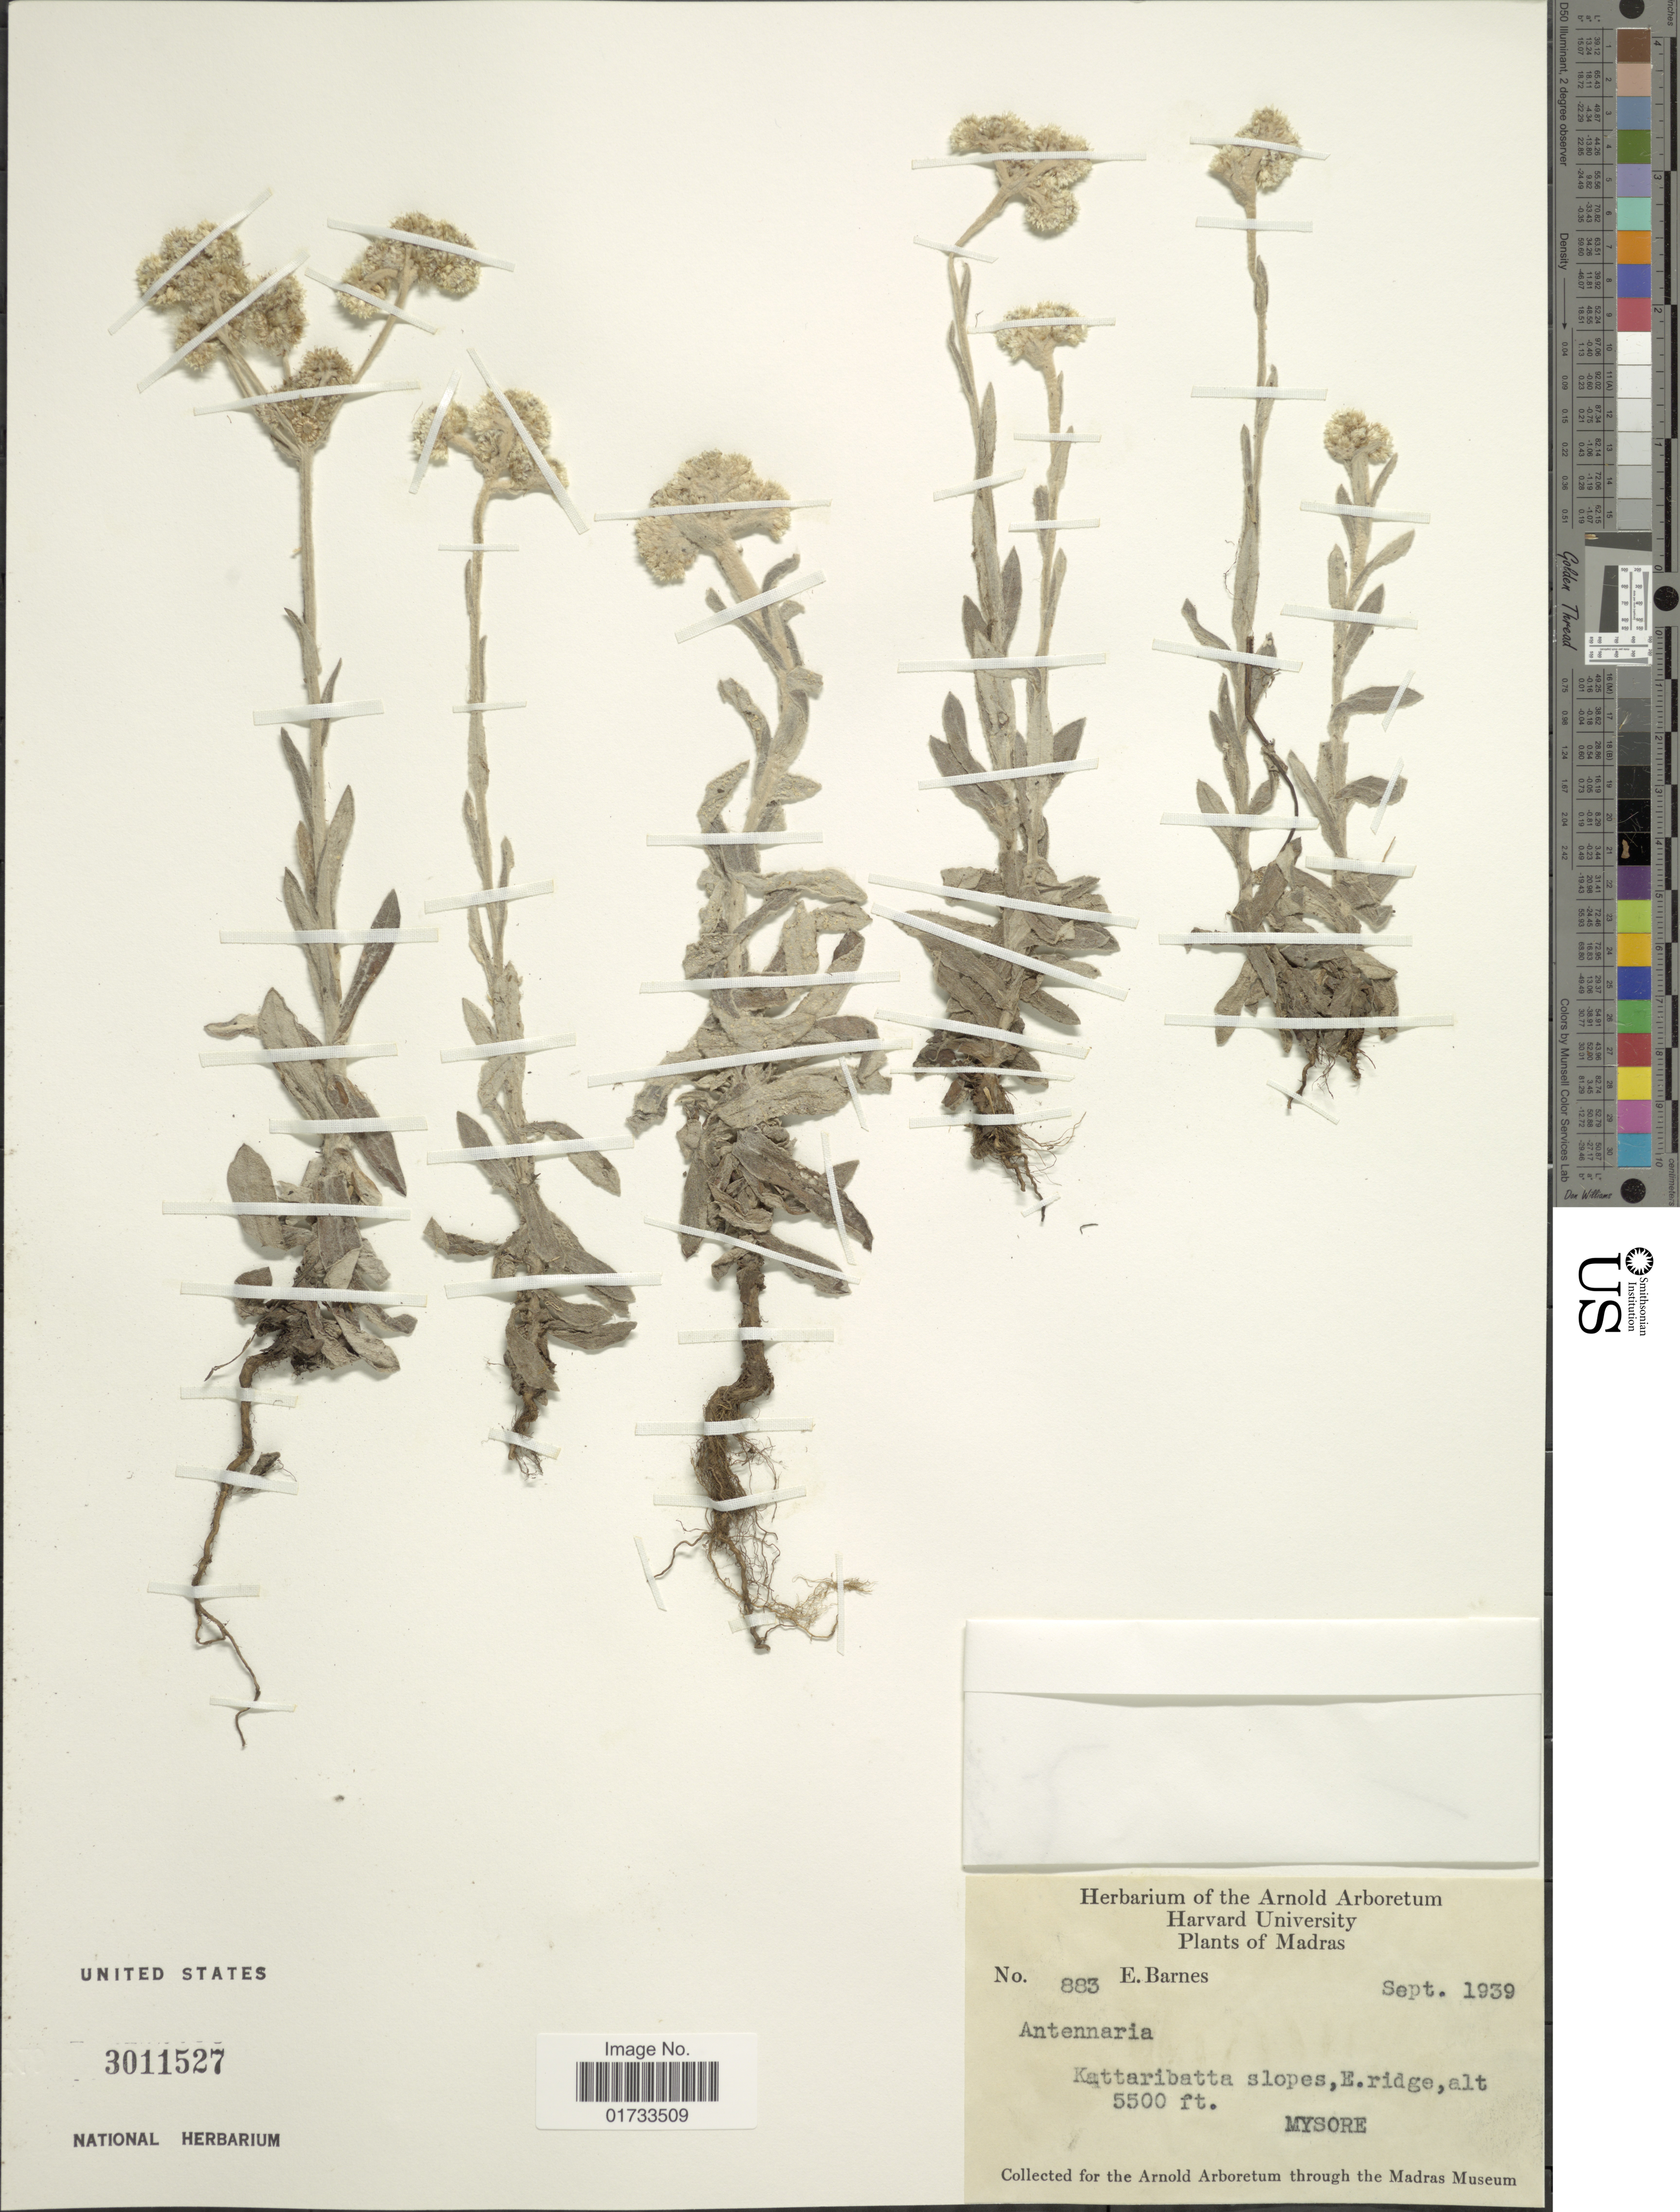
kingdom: Plantae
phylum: Tracheophyta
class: Magnoliopsida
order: Asterales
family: Asteraceae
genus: Antennaria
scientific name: Antennaria sp.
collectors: E. Barnes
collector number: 883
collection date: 1939-09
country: India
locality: Madras, Kattarbatta slopes, E. ridge, Mysore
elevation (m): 1676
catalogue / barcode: US 3011527